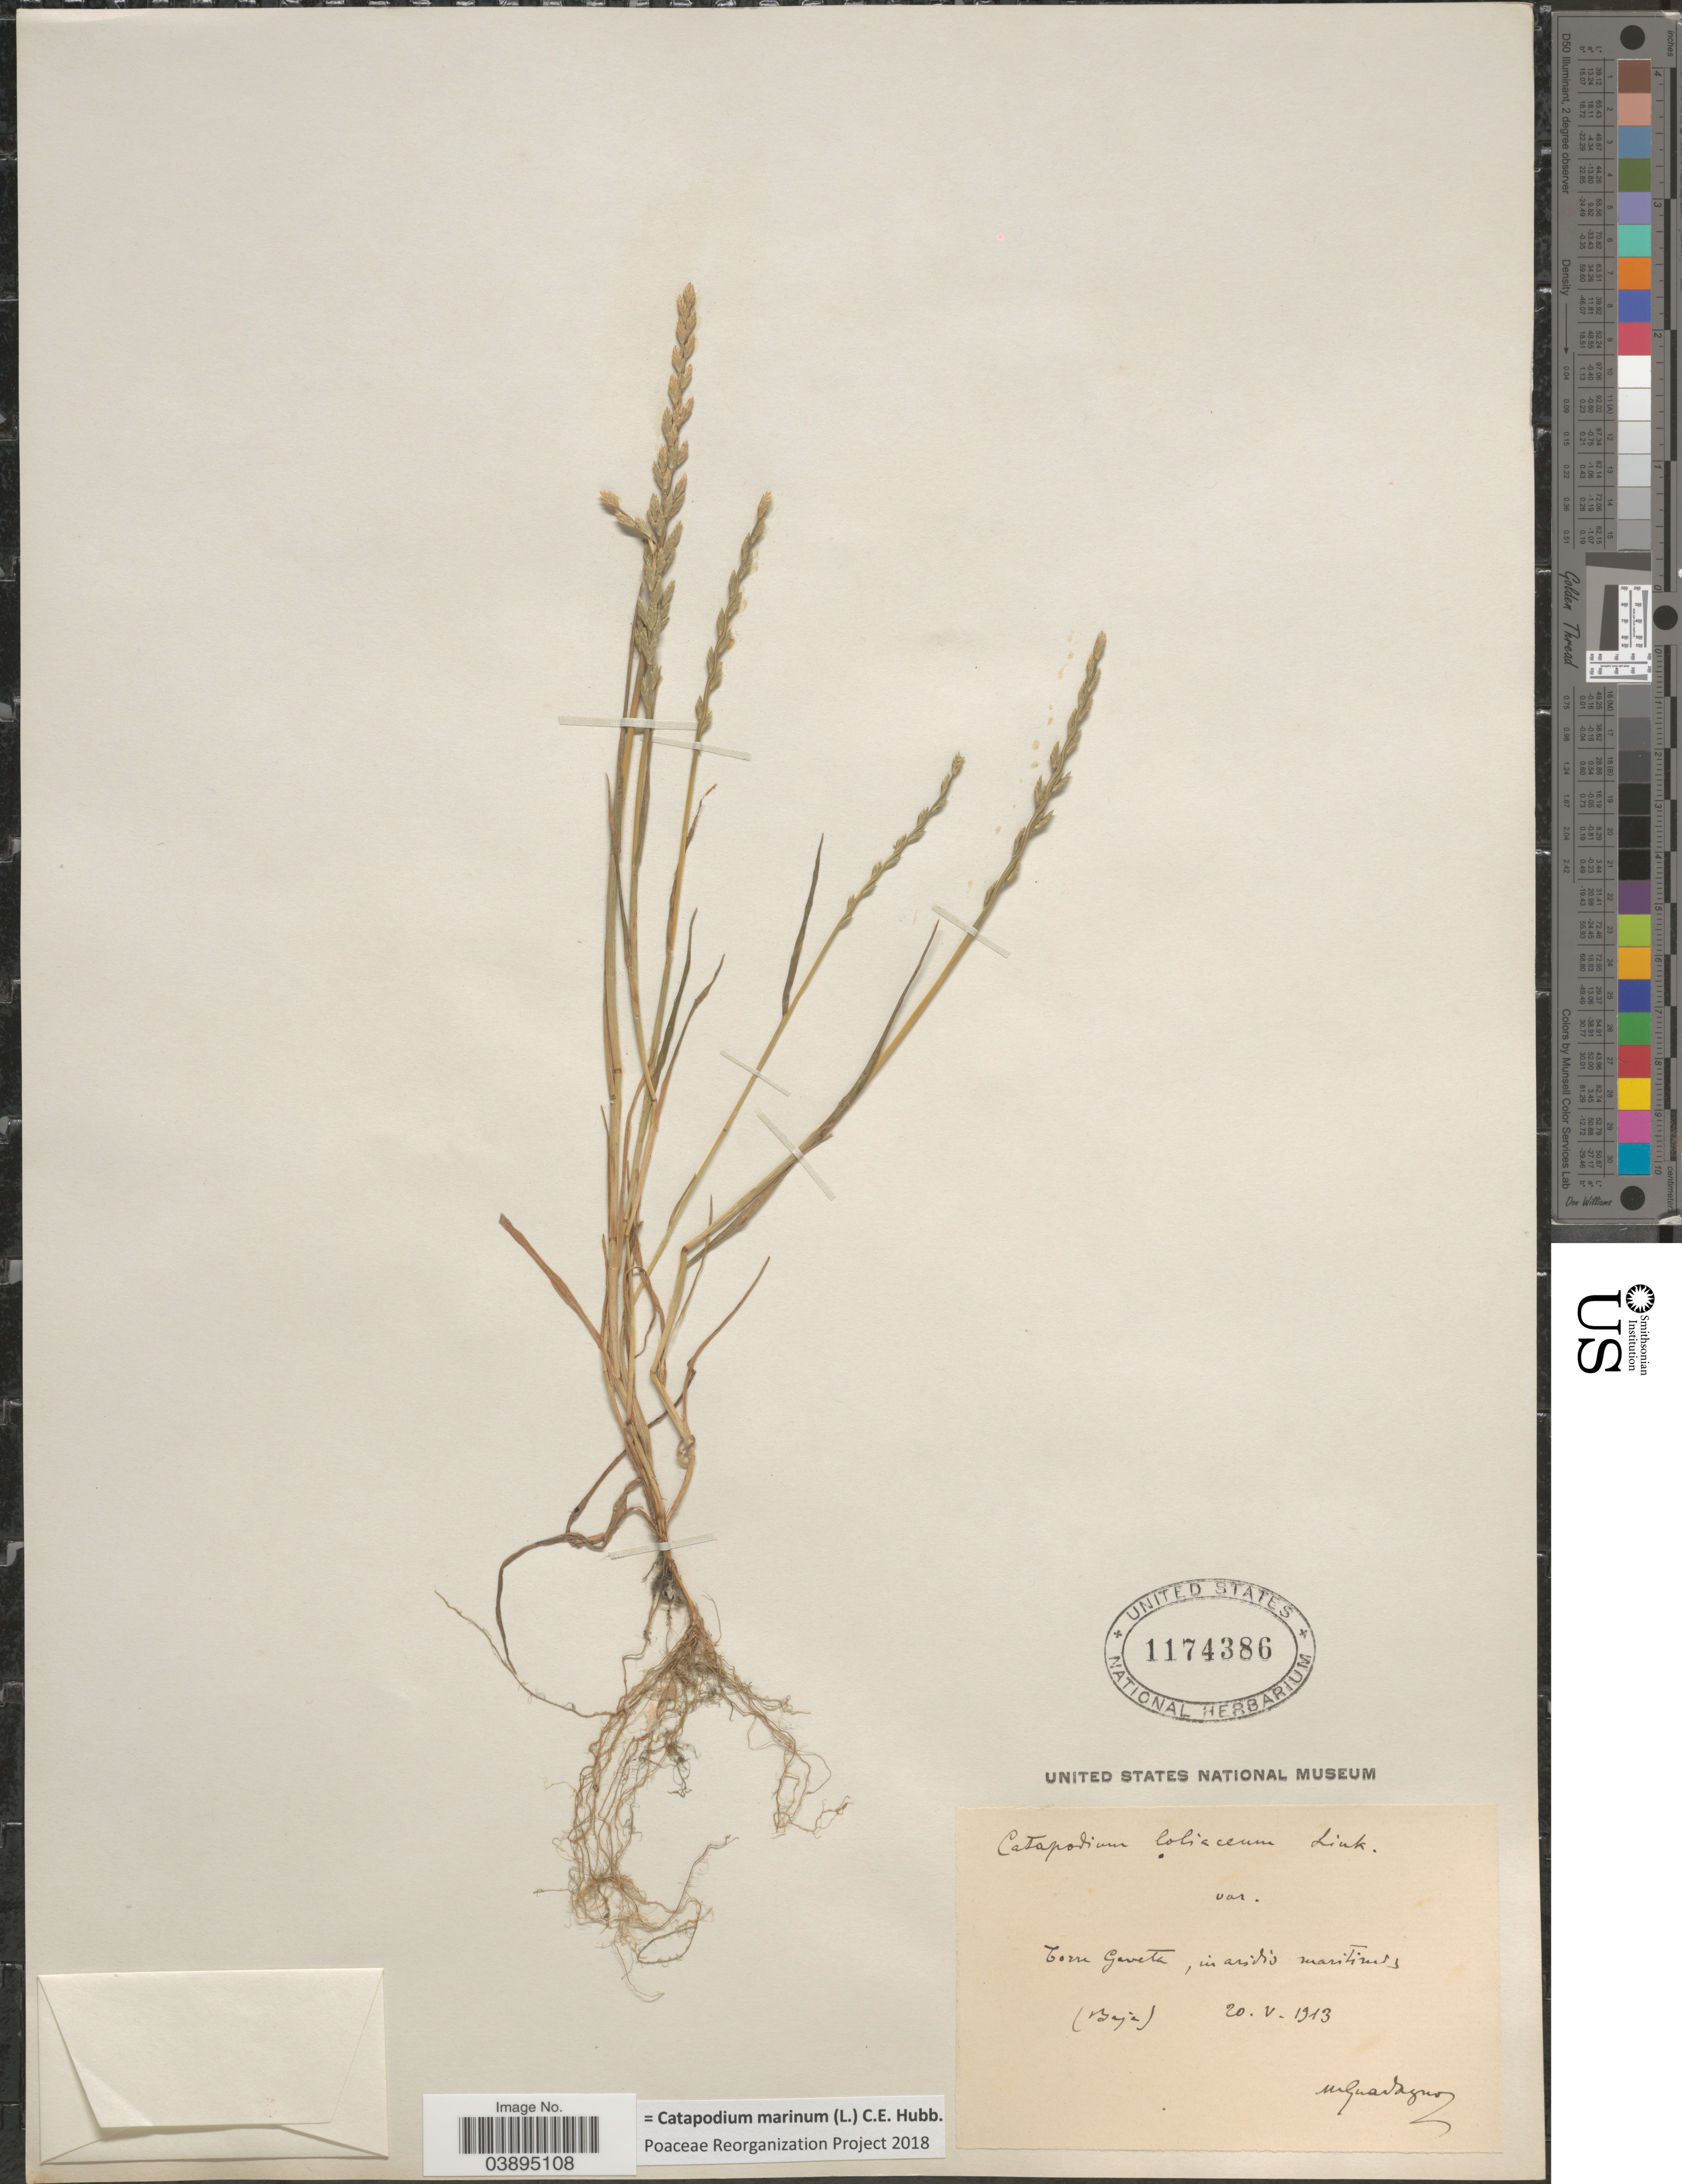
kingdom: Plantae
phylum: Tracheophyta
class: Liliopsida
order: Poales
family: Poaceae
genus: Catapodium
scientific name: Catapodium marinum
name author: (L.) C.E. Hubb.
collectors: M. Guadagno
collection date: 1913-05-20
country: Italy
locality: Torre Gavete, in aridis maritimes (Baja).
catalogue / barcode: US 1174386